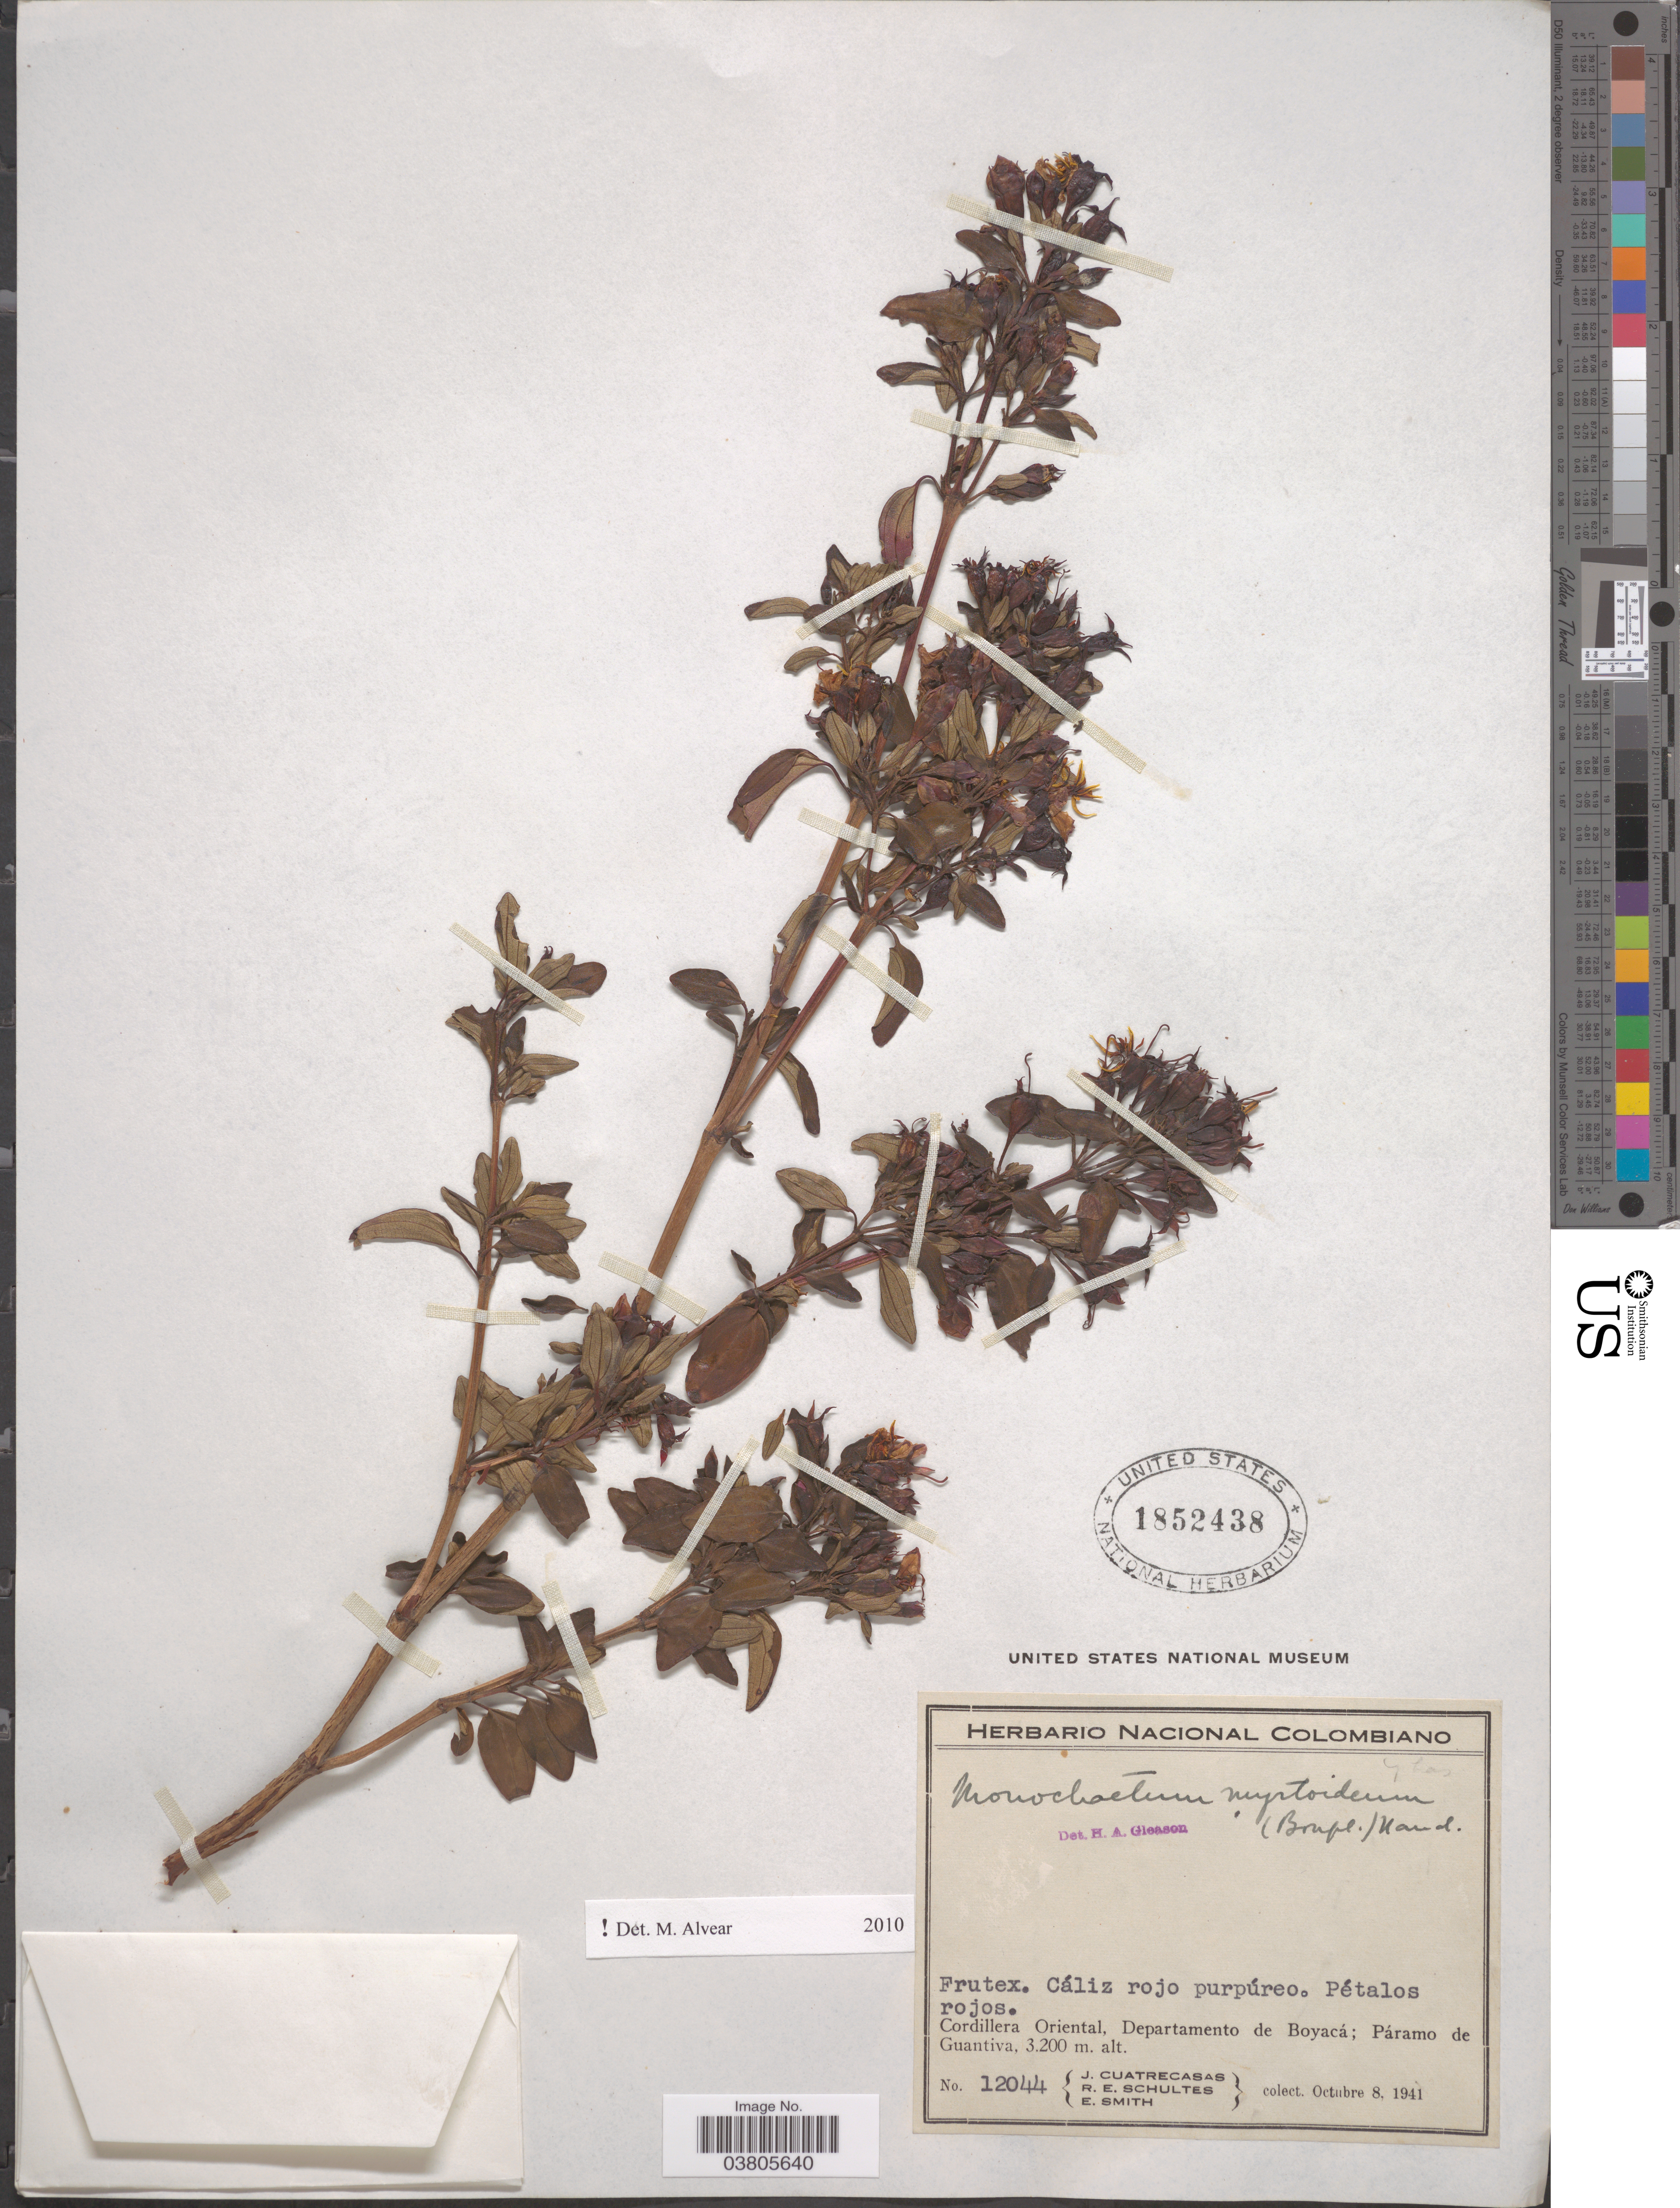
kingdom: Plantae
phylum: Tracheophyta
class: Magnoliopsida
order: Myrtales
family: Melastomataceae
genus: Monochaetum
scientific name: Monochaetum myrtoideum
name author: Naudin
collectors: J. Cuatrecasas, R. E. Schultes & E. Smith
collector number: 12044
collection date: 1941-10-08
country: Colombia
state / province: Boyacá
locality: Cordillera Oriental, Departamento de Boyacá; Páramo de Guantiva.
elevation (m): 3200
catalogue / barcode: US 1852438